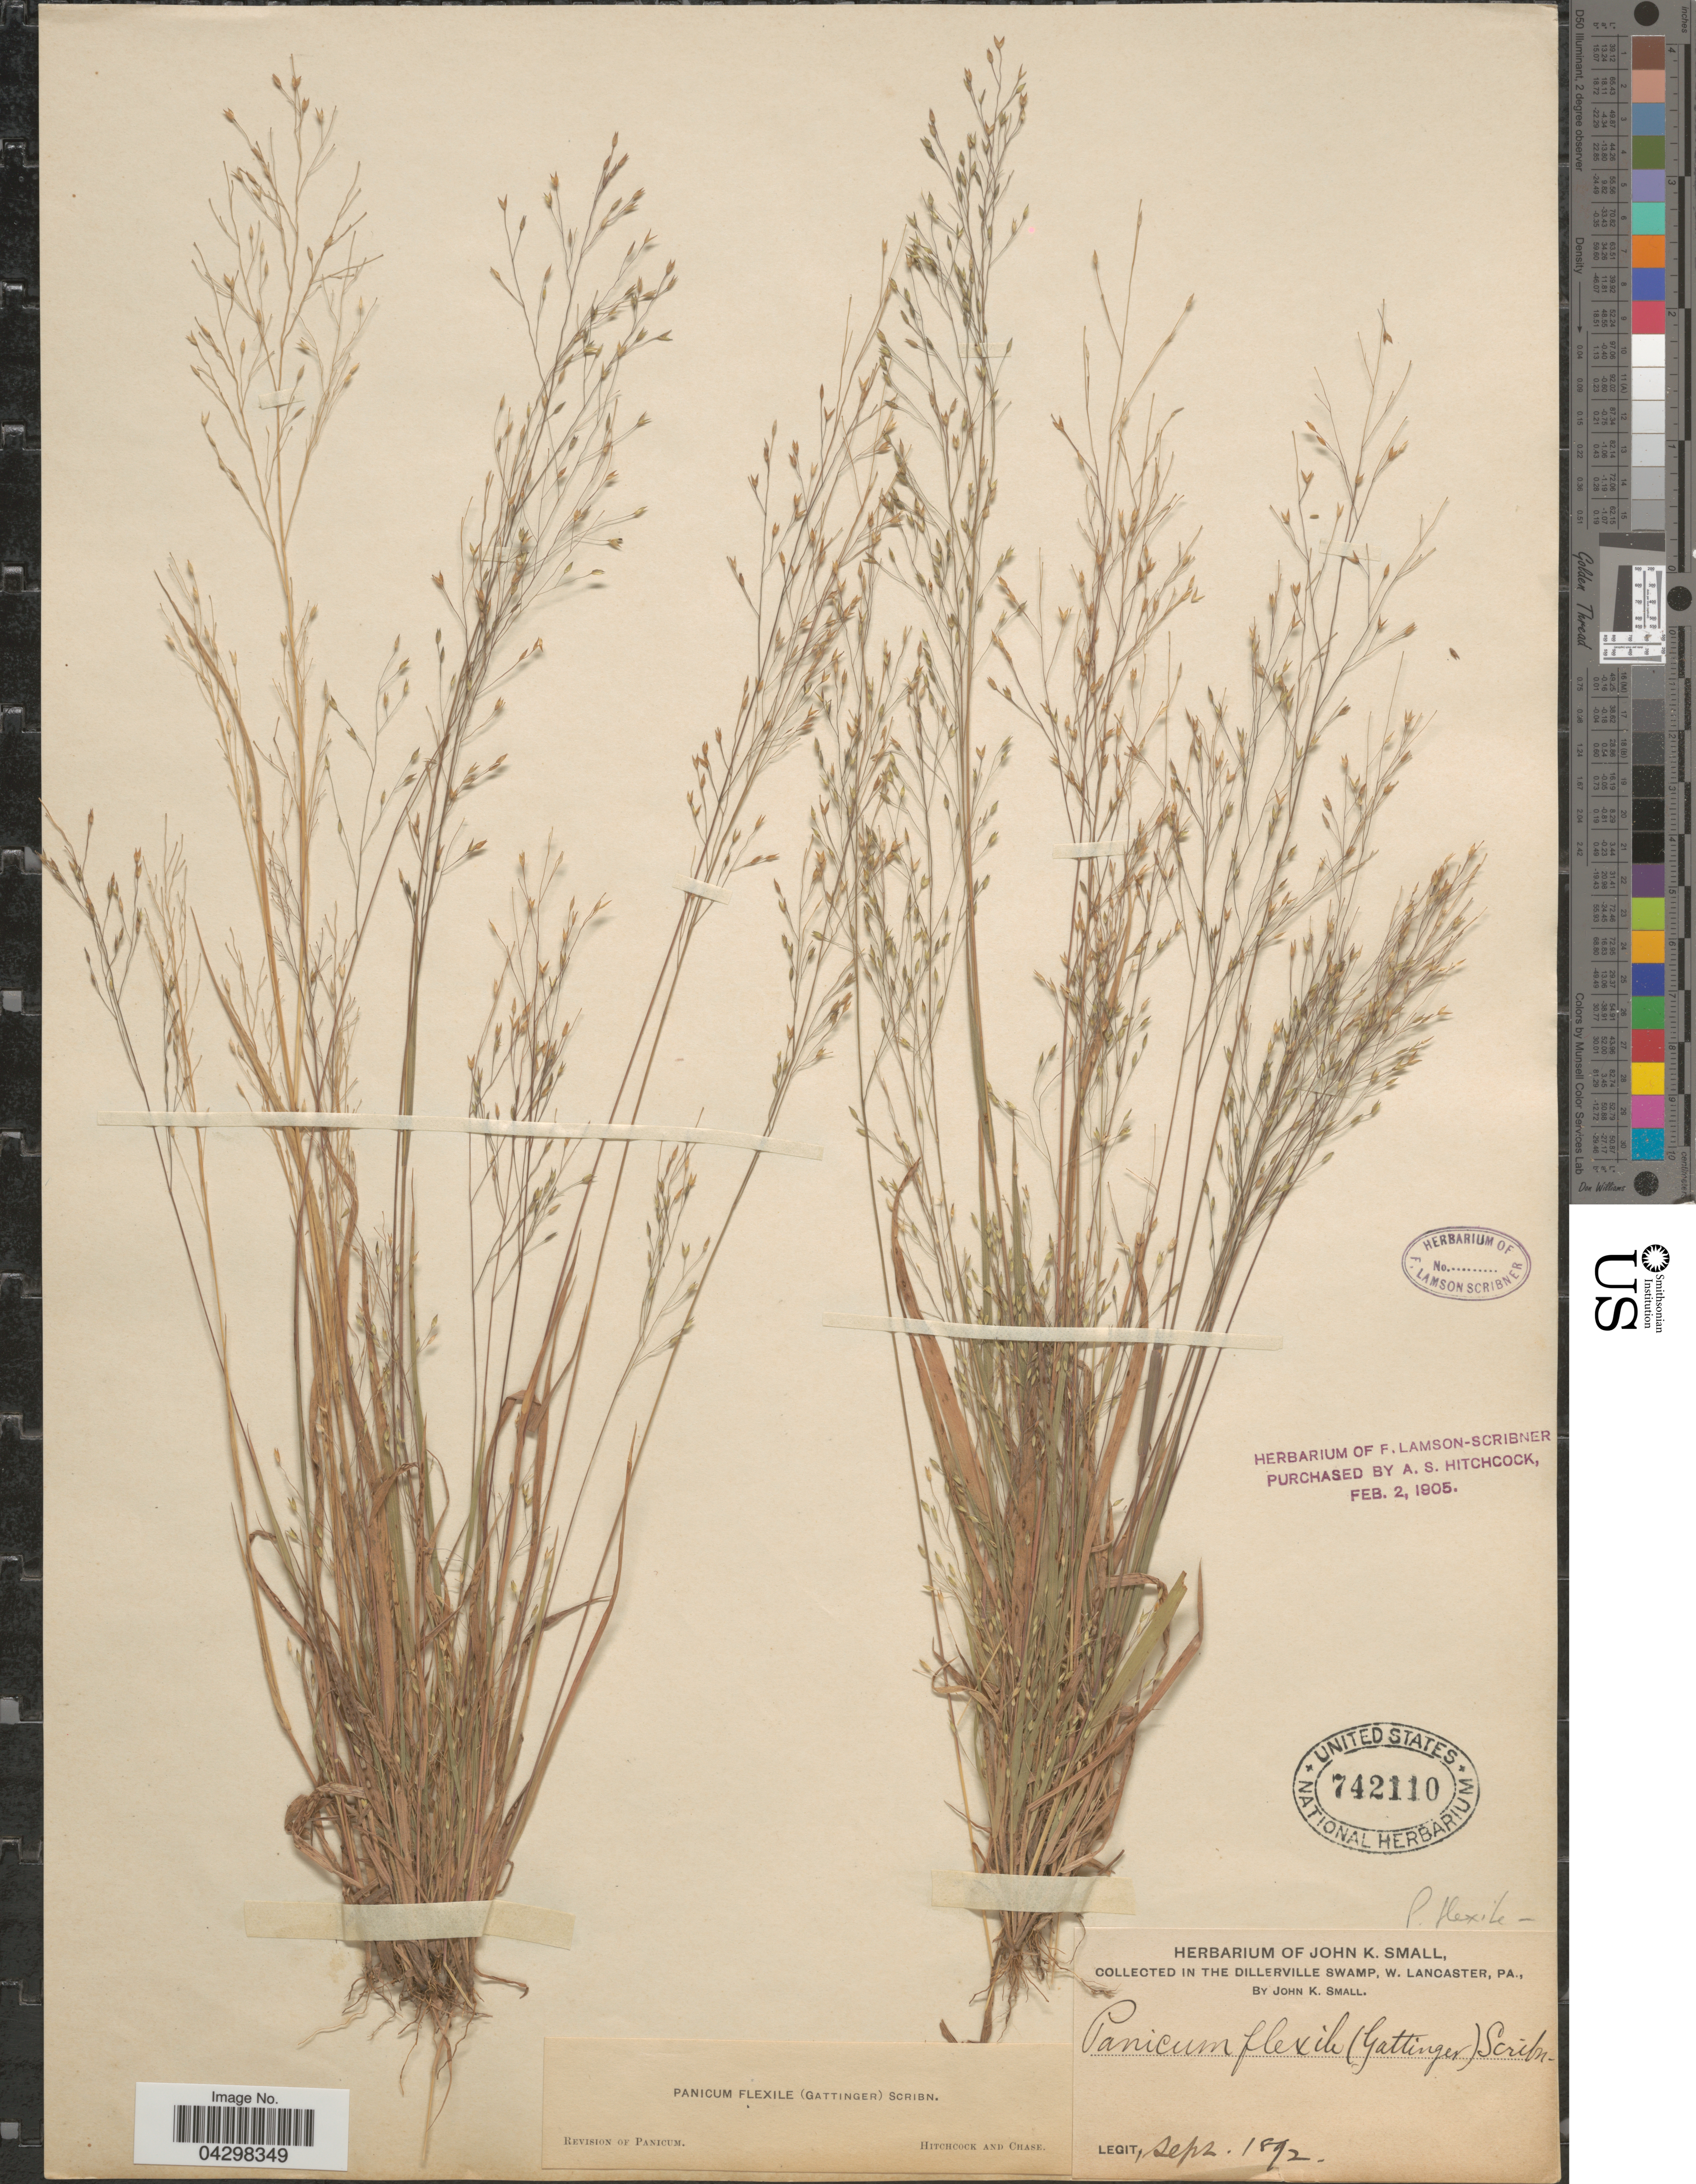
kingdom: Plantae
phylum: Tracheophyta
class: Liliopsida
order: Poales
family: Poaceae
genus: Panicum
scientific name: Panicum flexile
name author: (Gatt.) Scribn.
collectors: J. K. Small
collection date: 1892-09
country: United States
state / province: Pennsylvania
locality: In the Dillerville Swamp, W. Lancaster.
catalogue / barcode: US 742110